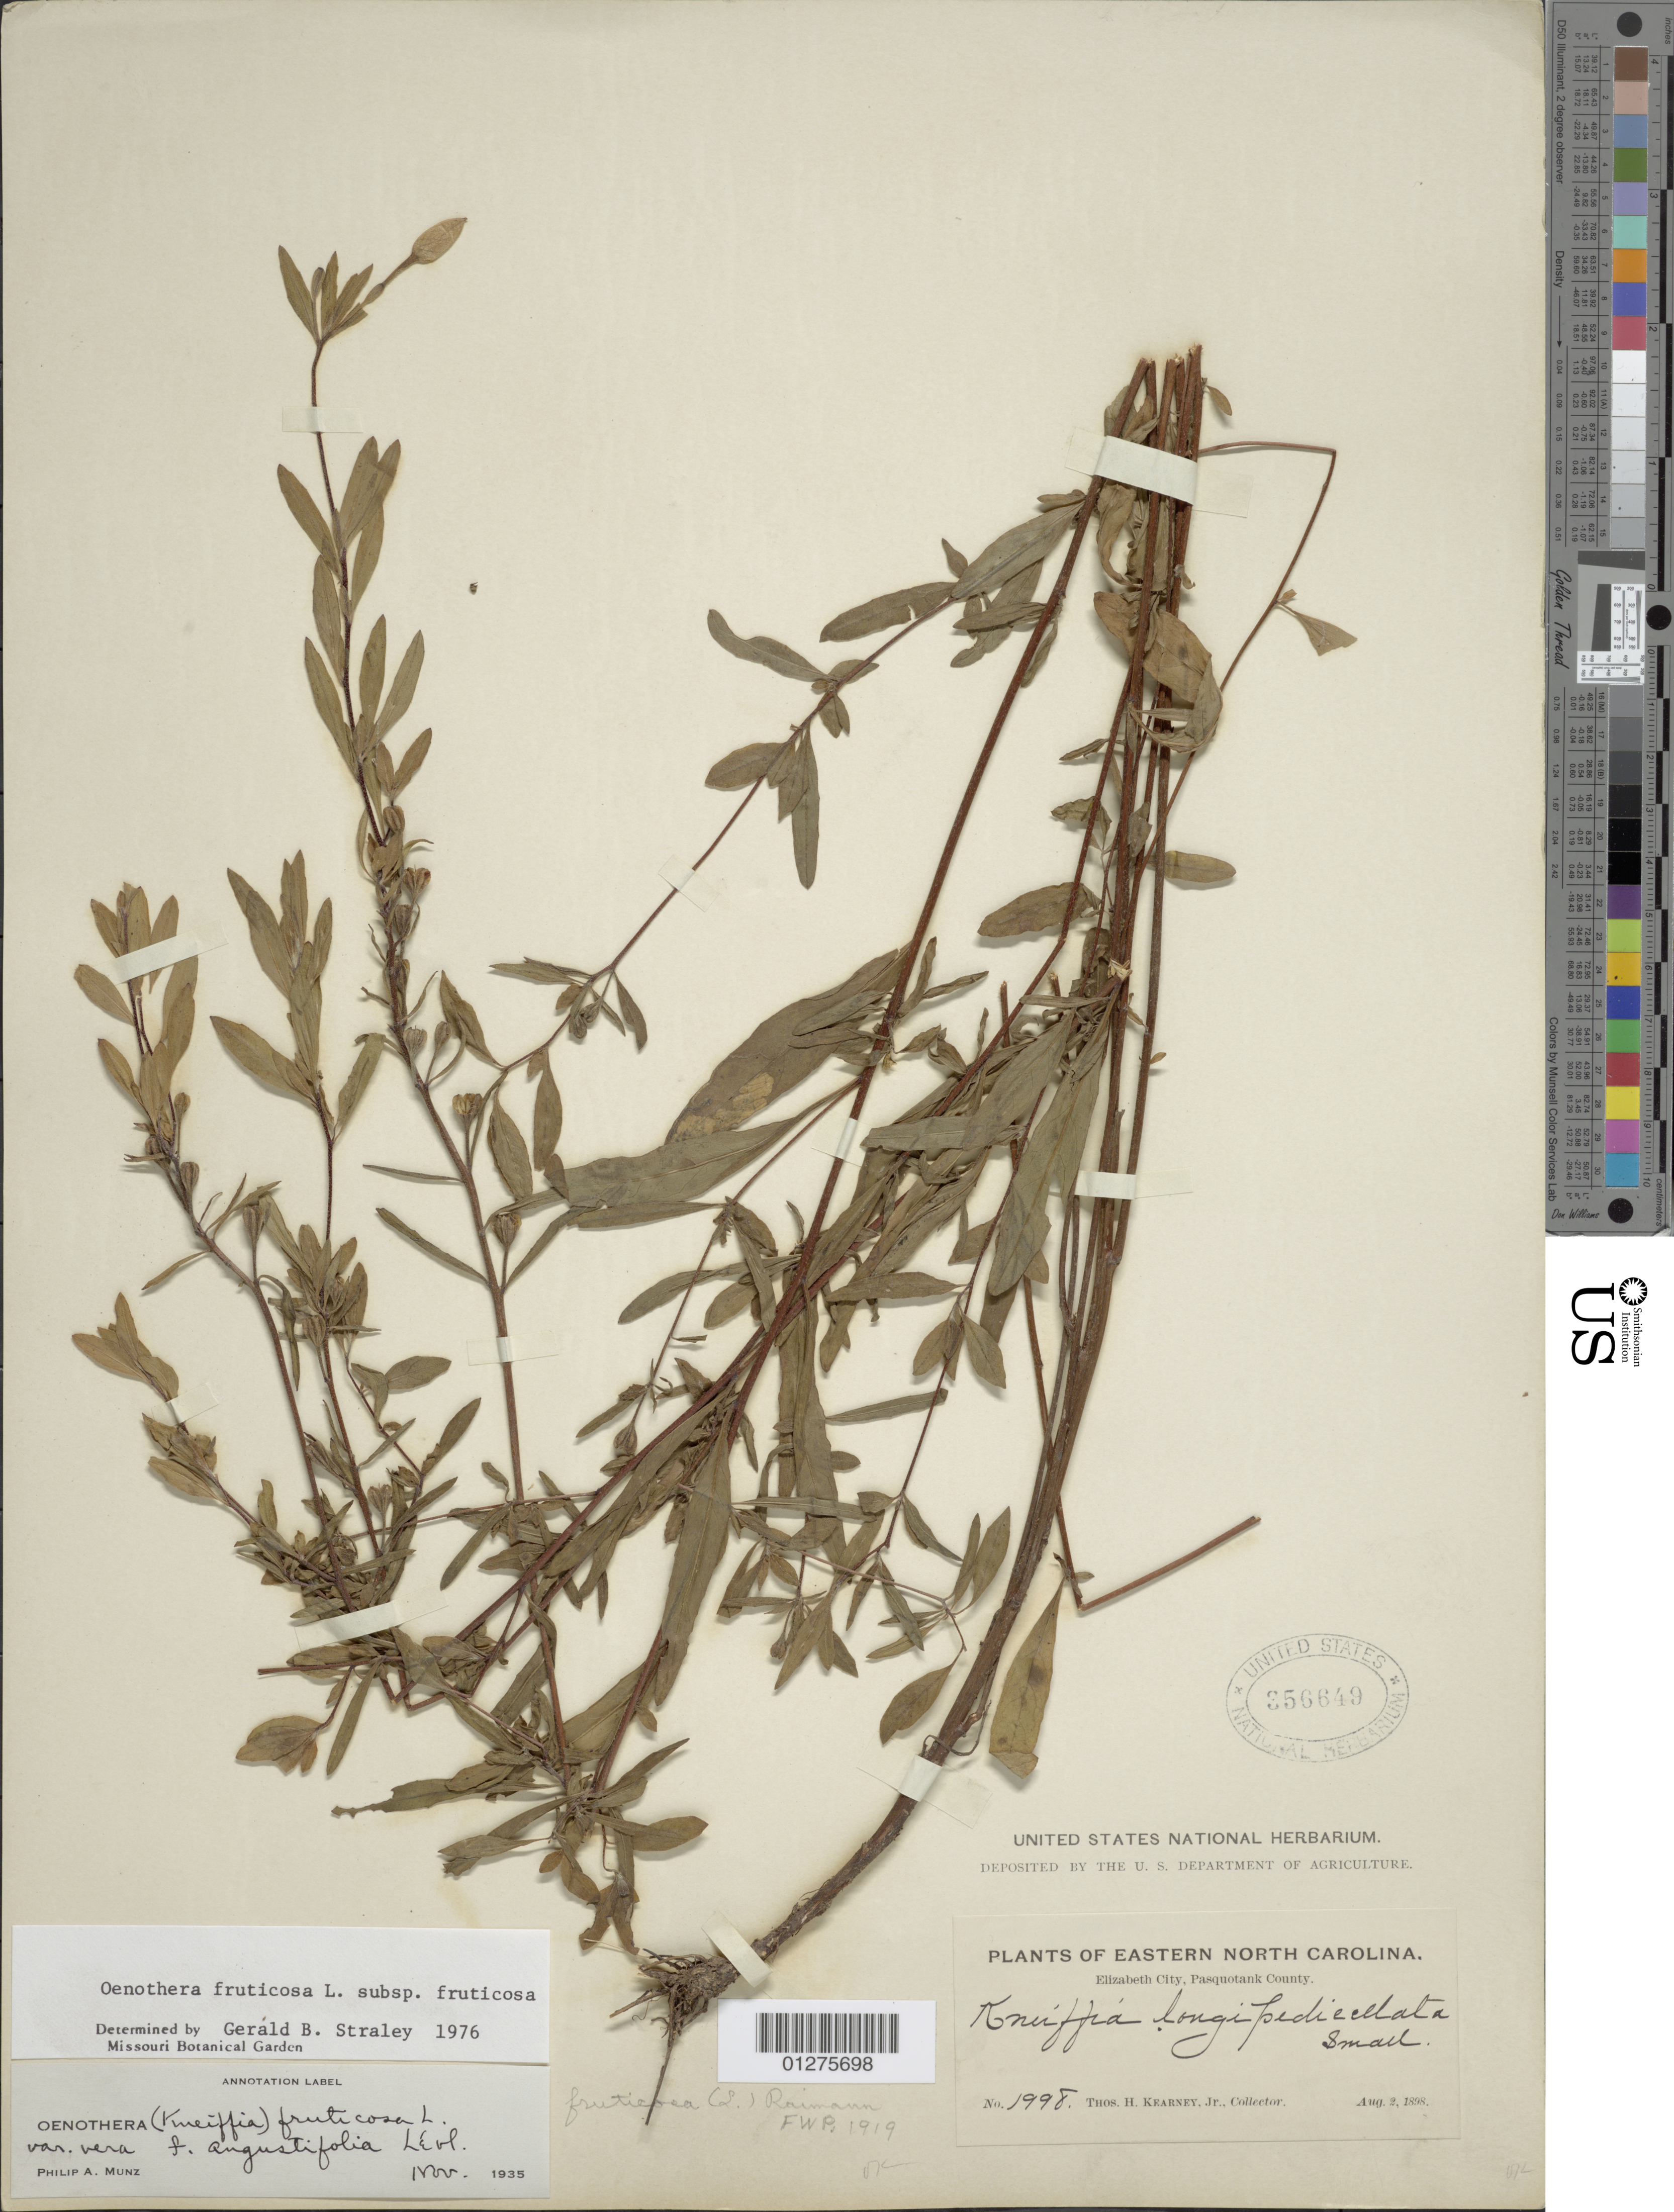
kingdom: Plantae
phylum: Tracheophyta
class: Magnoliopsida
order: Myrtales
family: Onagraceae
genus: Oenothera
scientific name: Oenothera fruticosa subsp. fruticosa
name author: L.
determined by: Straley, G. B.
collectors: T. H. Kearney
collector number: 1998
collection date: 1898-08-02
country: United States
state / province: North Carolina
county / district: Pasquotank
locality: Elizabeth City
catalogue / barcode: US 356649